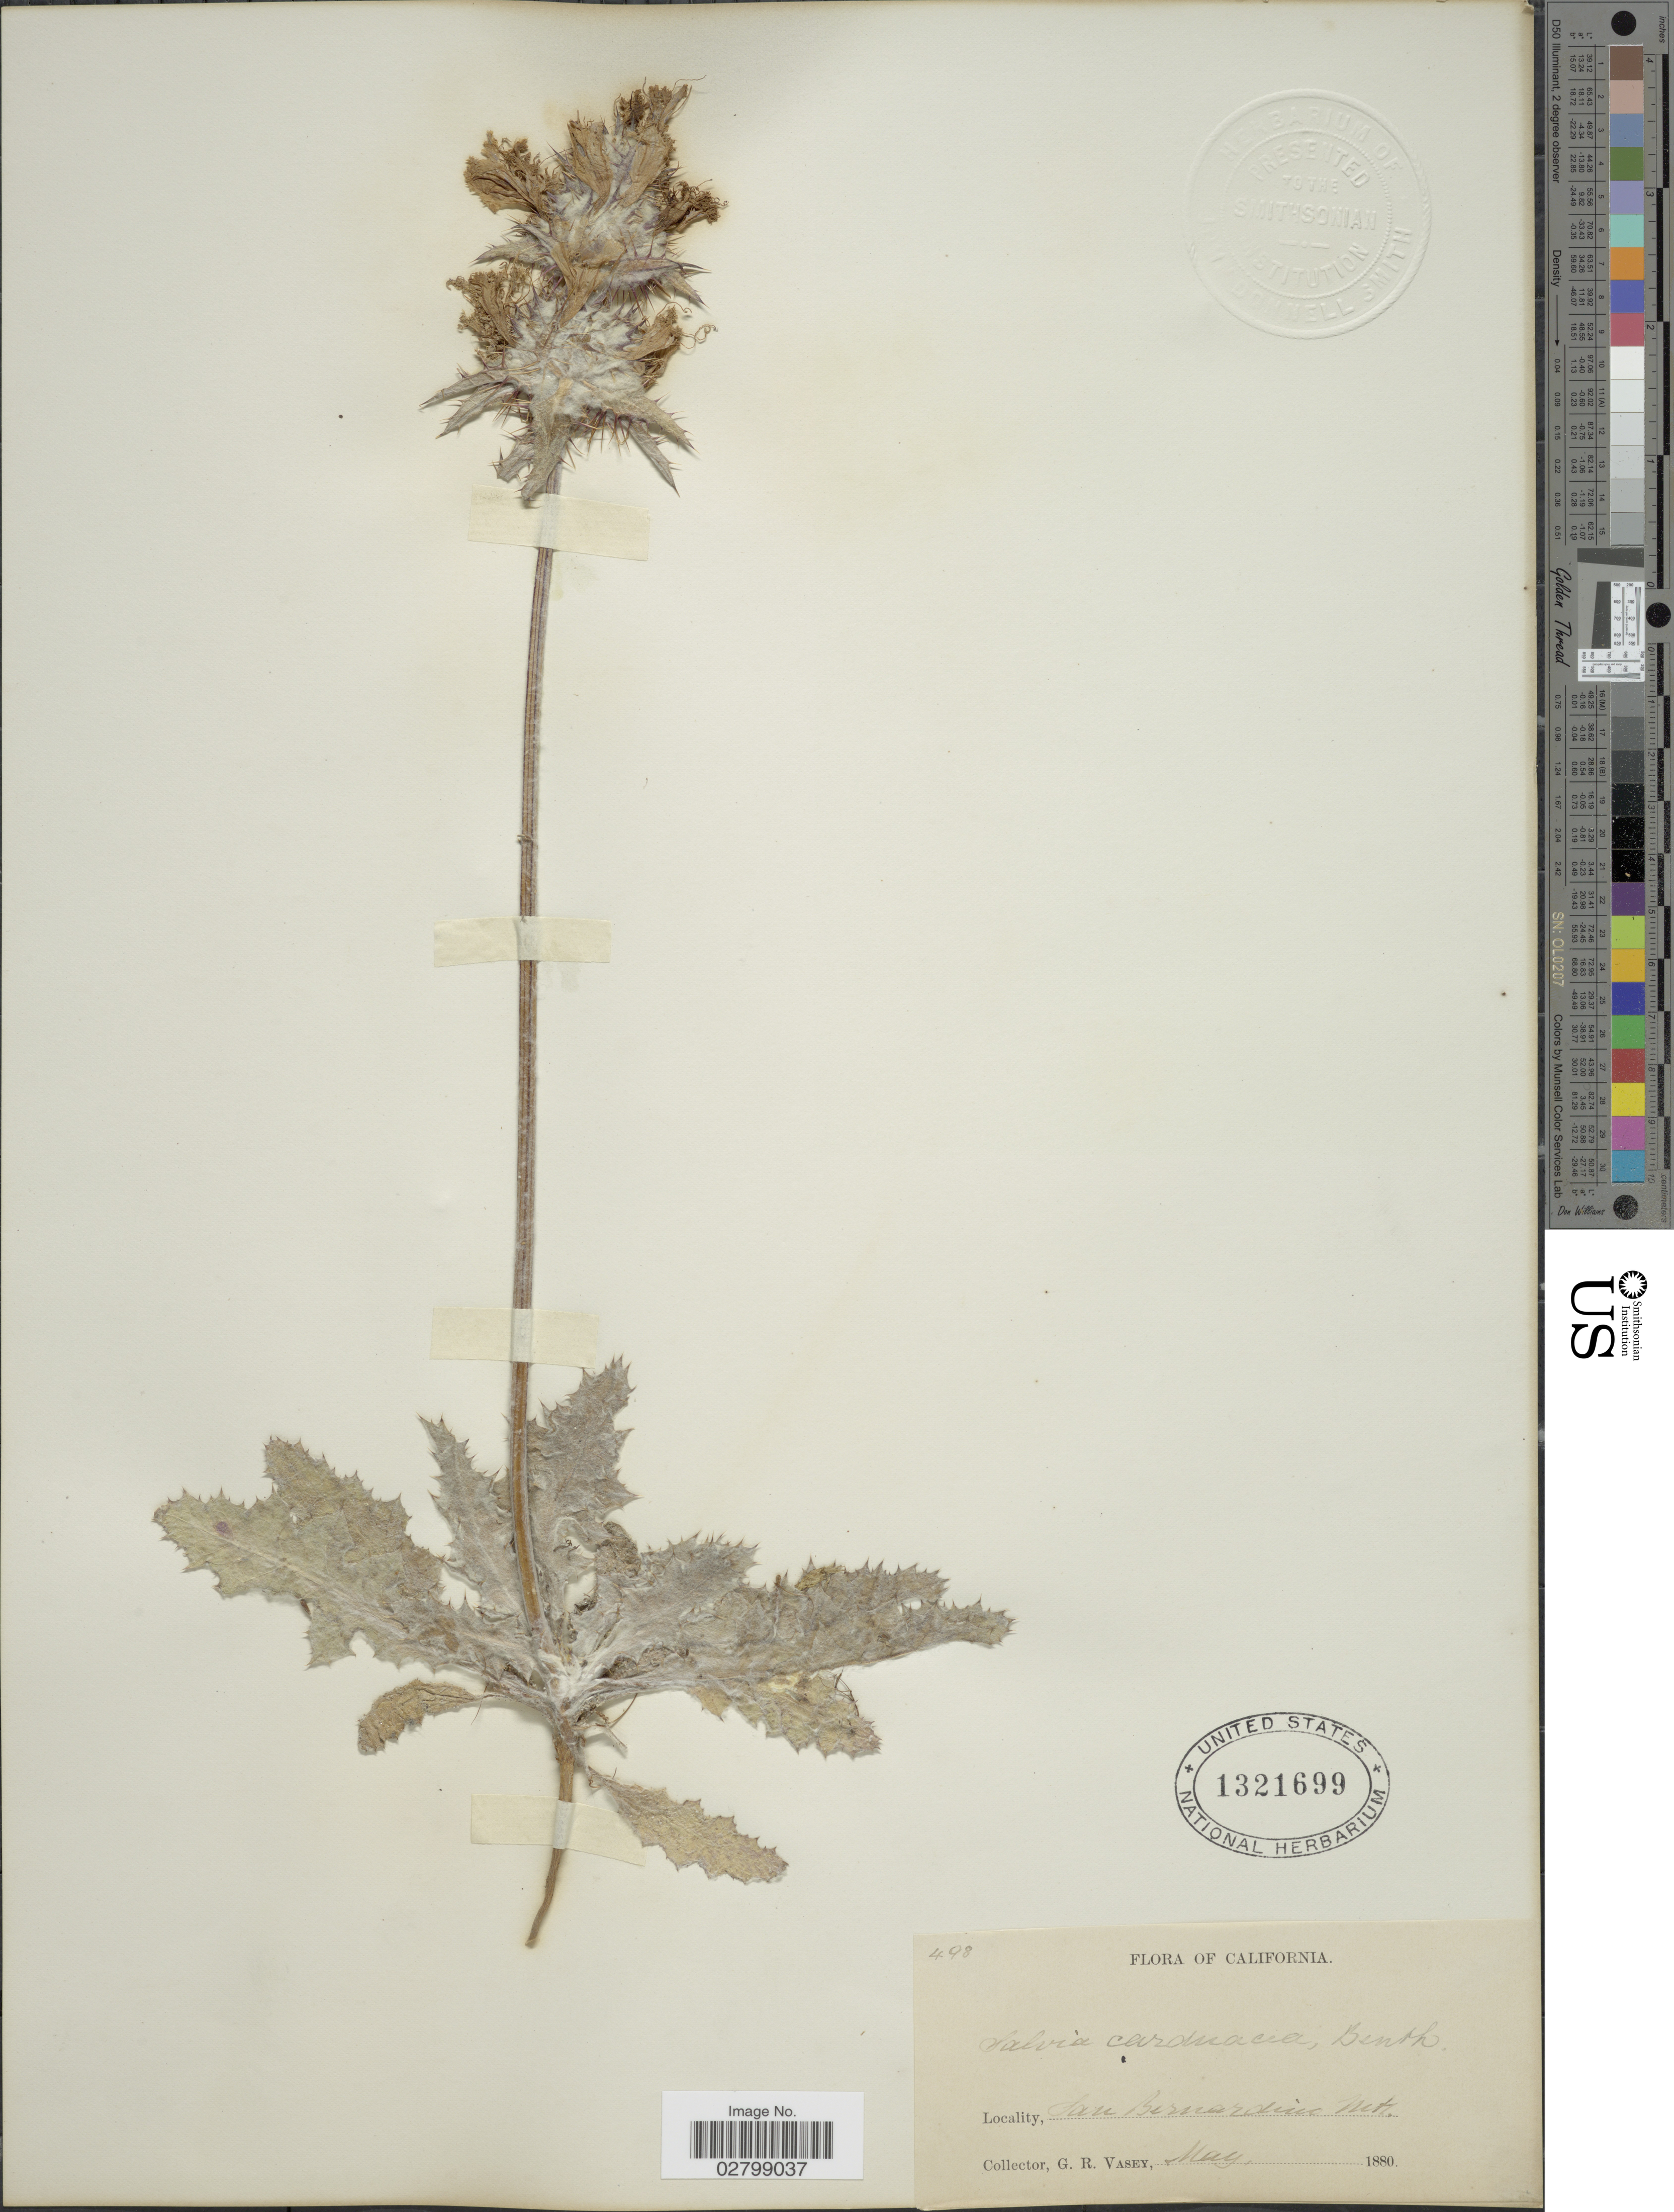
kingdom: Plantae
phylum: Tracheophyta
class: Magnoliopsida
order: Lamiales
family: Lamiaceae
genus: Salvia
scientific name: Salvia carduacea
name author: Benth.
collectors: G. R. Vasey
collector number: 498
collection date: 1880-05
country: United States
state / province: California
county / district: San Bernardino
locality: San Bernardino Mts.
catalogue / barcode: US 1321699